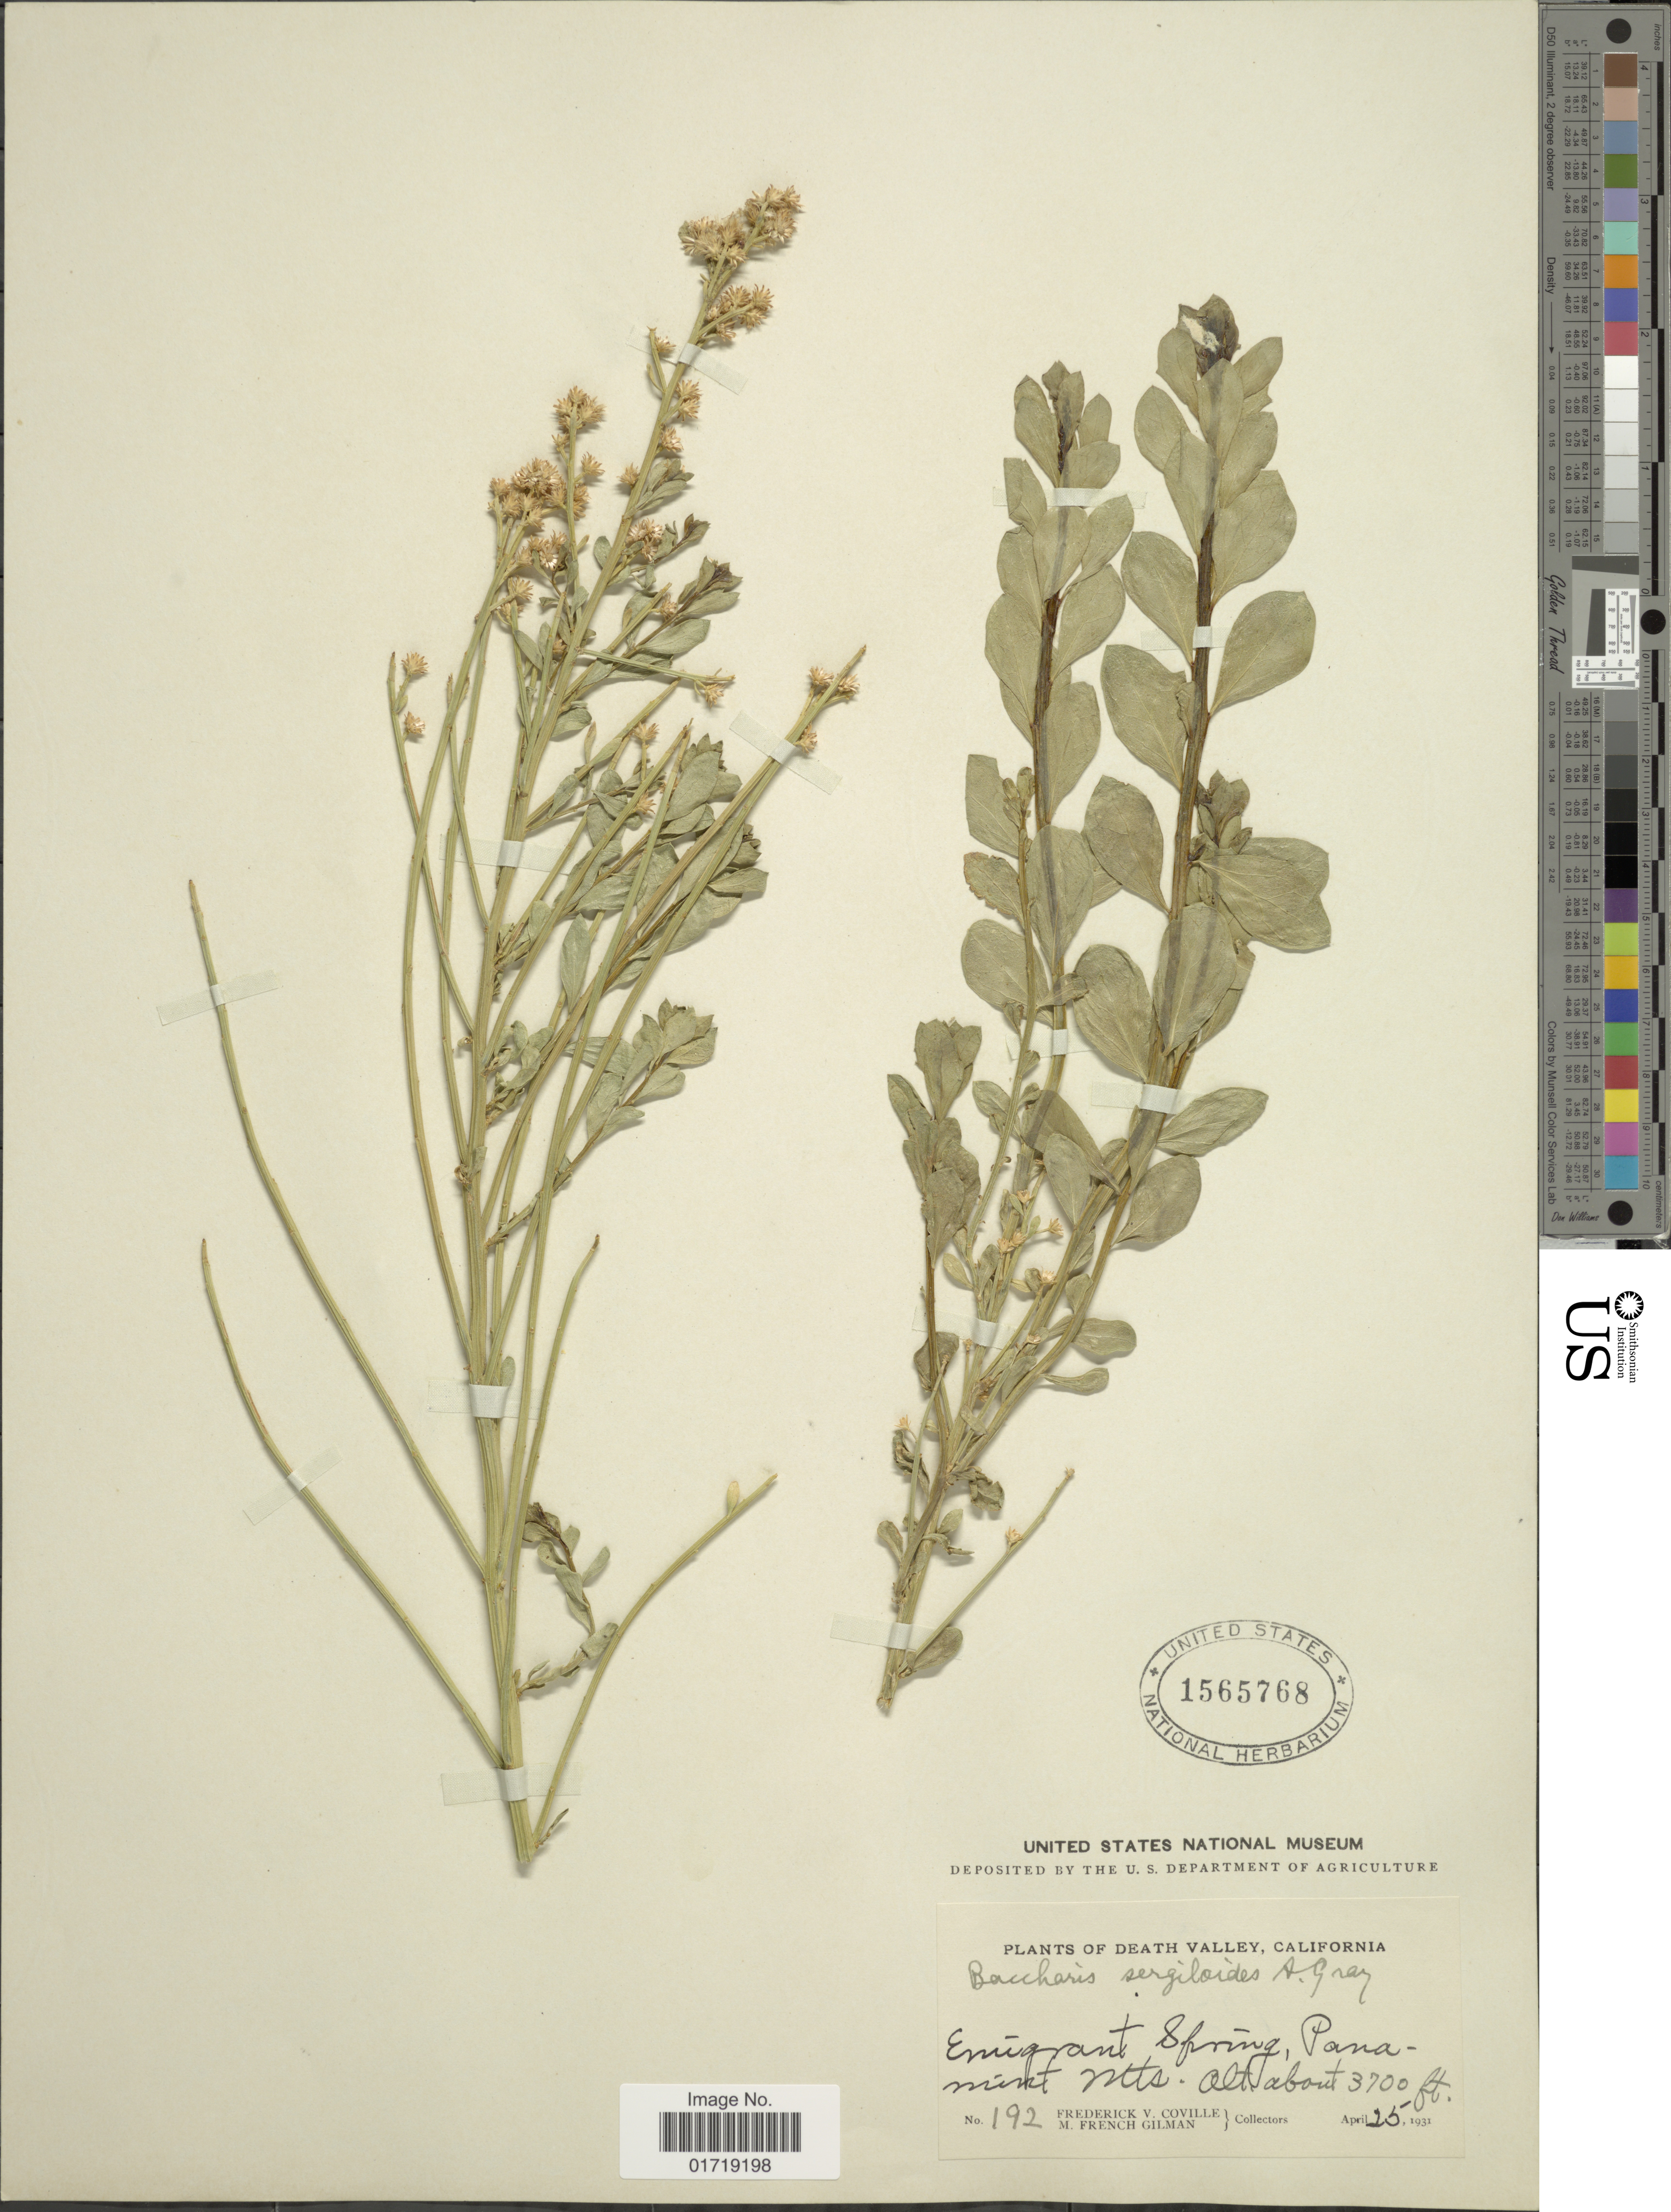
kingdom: Plantae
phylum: Tracheophyta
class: Magnoliopsida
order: Asterales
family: Asteraceae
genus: Baccharis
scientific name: Baccharis sergiloides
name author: A. Gray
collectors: F. V. Coville & M. F. Gilman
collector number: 192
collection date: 1931-04-25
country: United States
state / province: California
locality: Death valley, California, Emigrant Spring, Panamint Mts.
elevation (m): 1128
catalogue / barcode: US 1565768